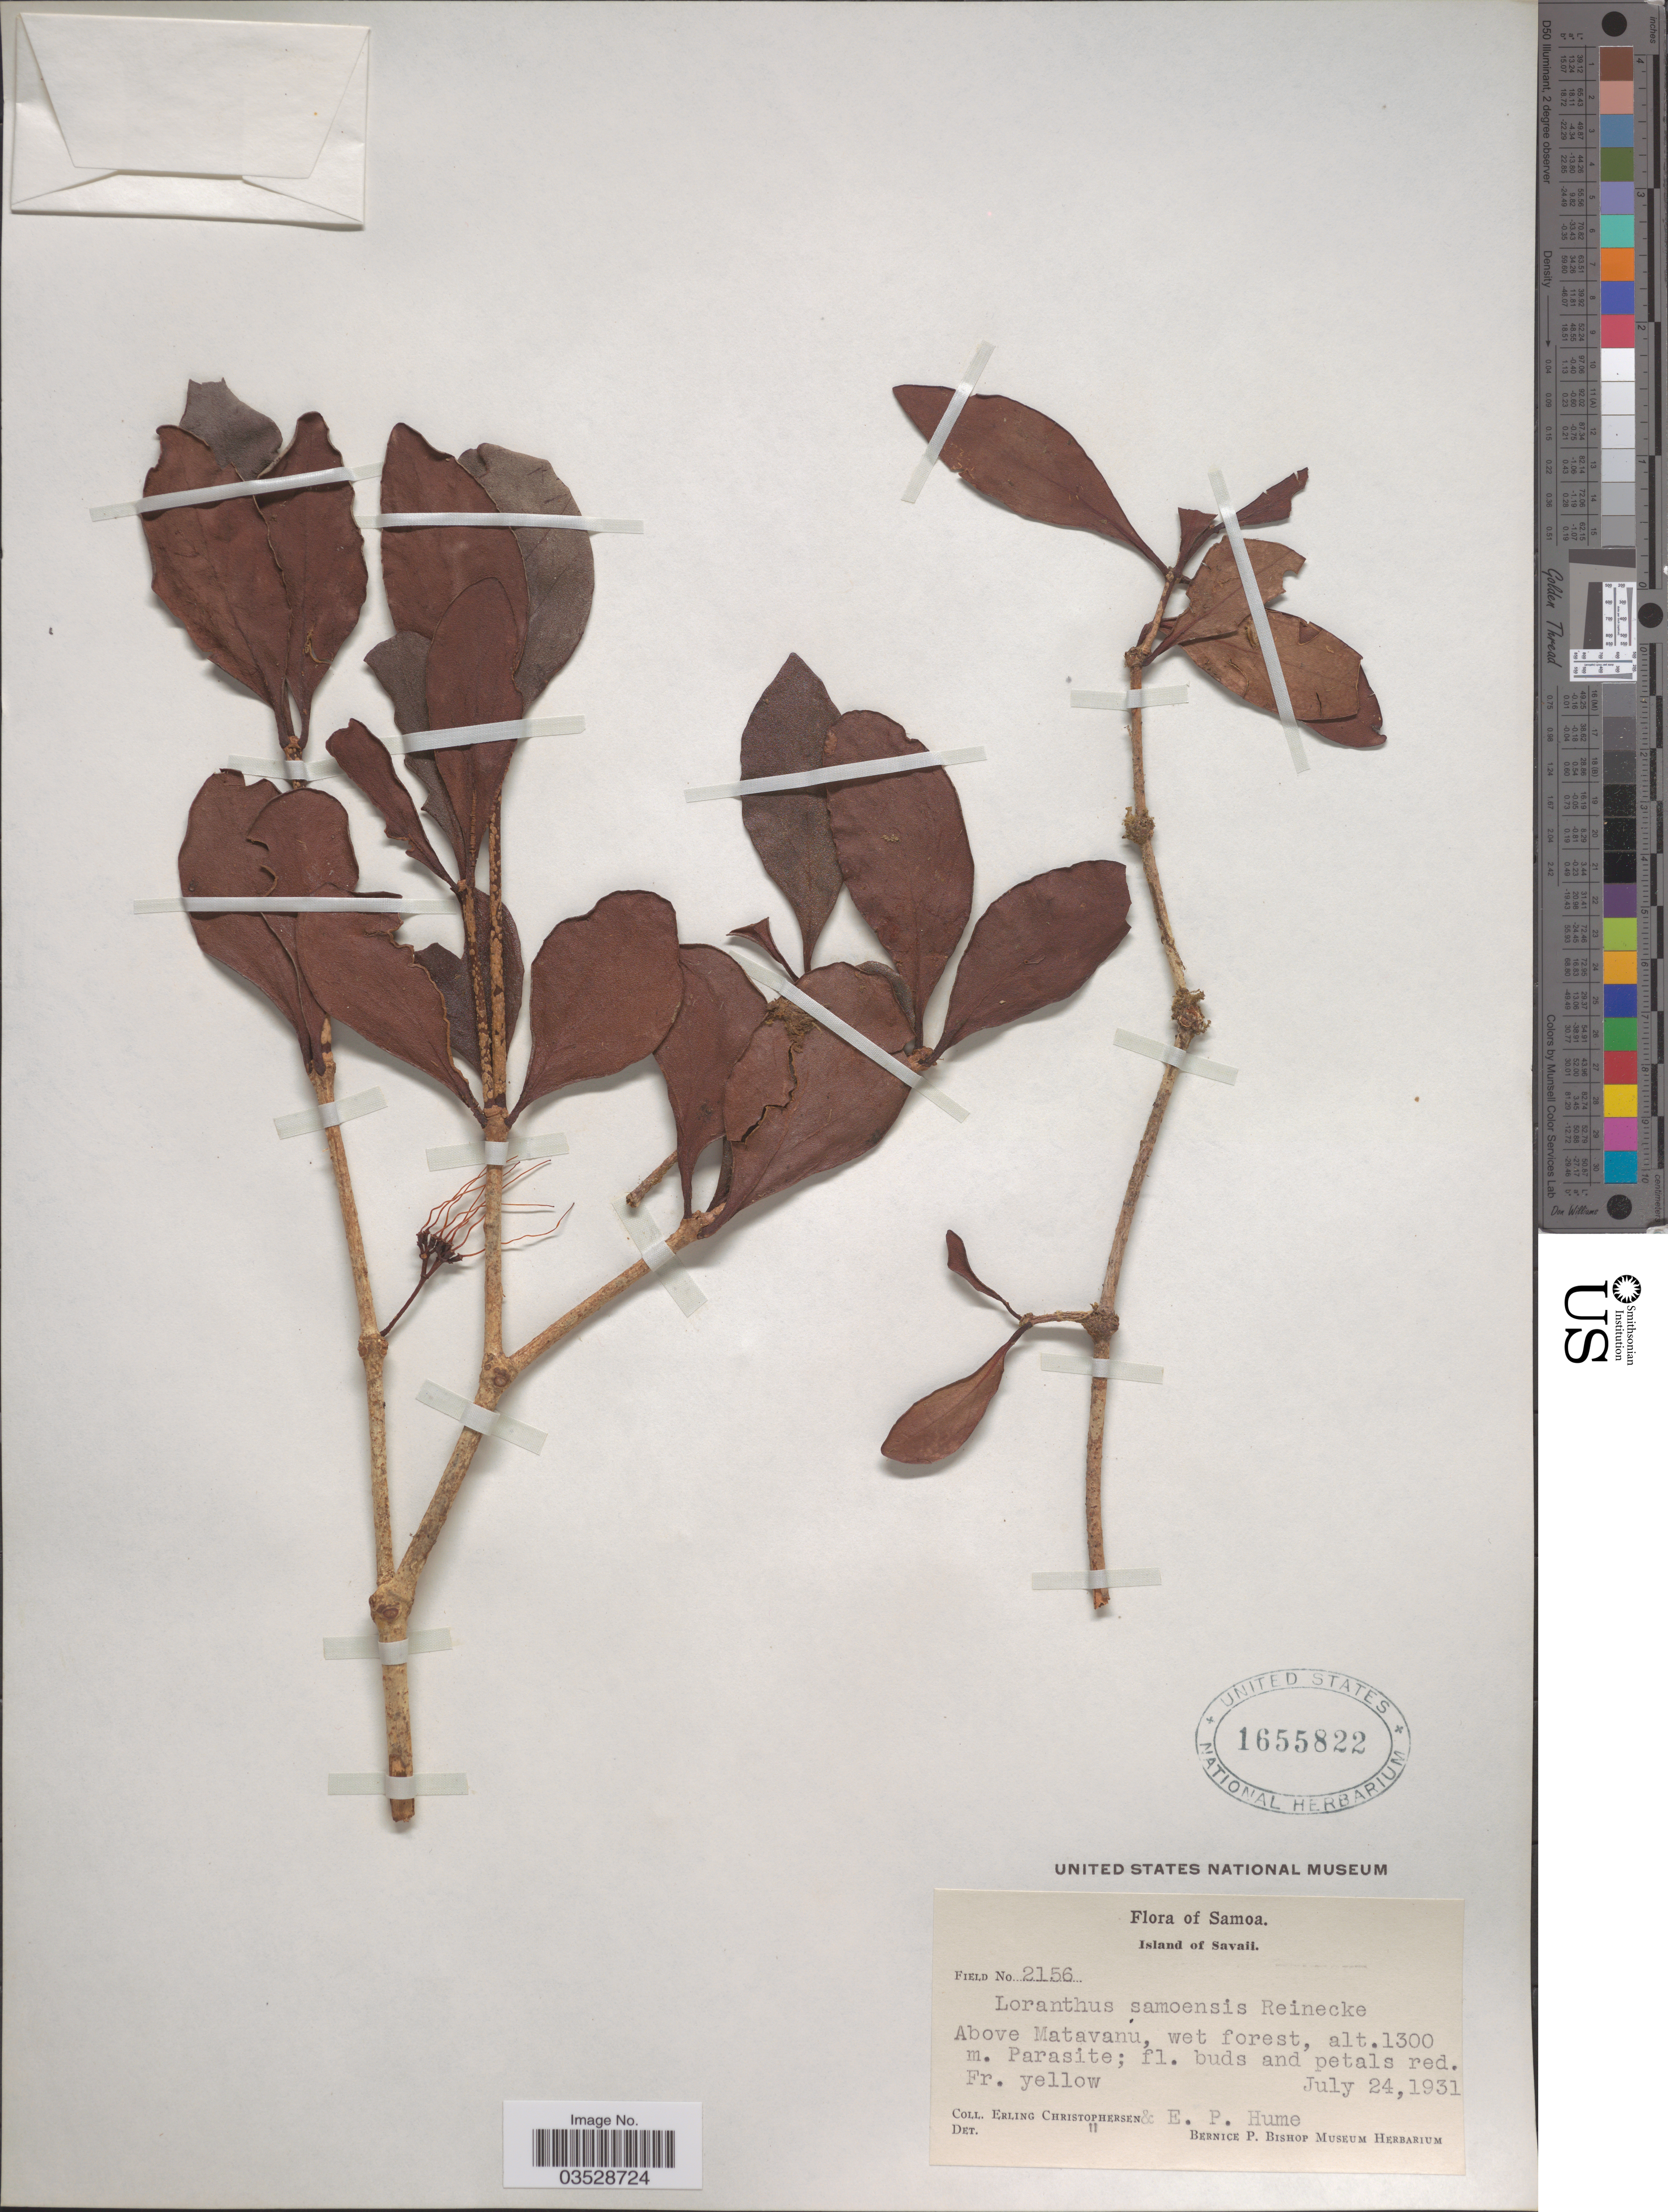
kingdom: Plantae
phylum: Tracheophyta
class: Magnoliopsida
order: Santalales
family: Loranthaceae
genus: Amyema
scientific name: Amyema artensis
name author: Danser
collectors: E. Christophersen & E. P. Hume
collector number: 2156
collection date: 1931-07-24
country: Samoa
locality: Samoa. Island of Savaii. Above Matavanu.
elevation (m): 1300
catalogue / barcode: US 1655822